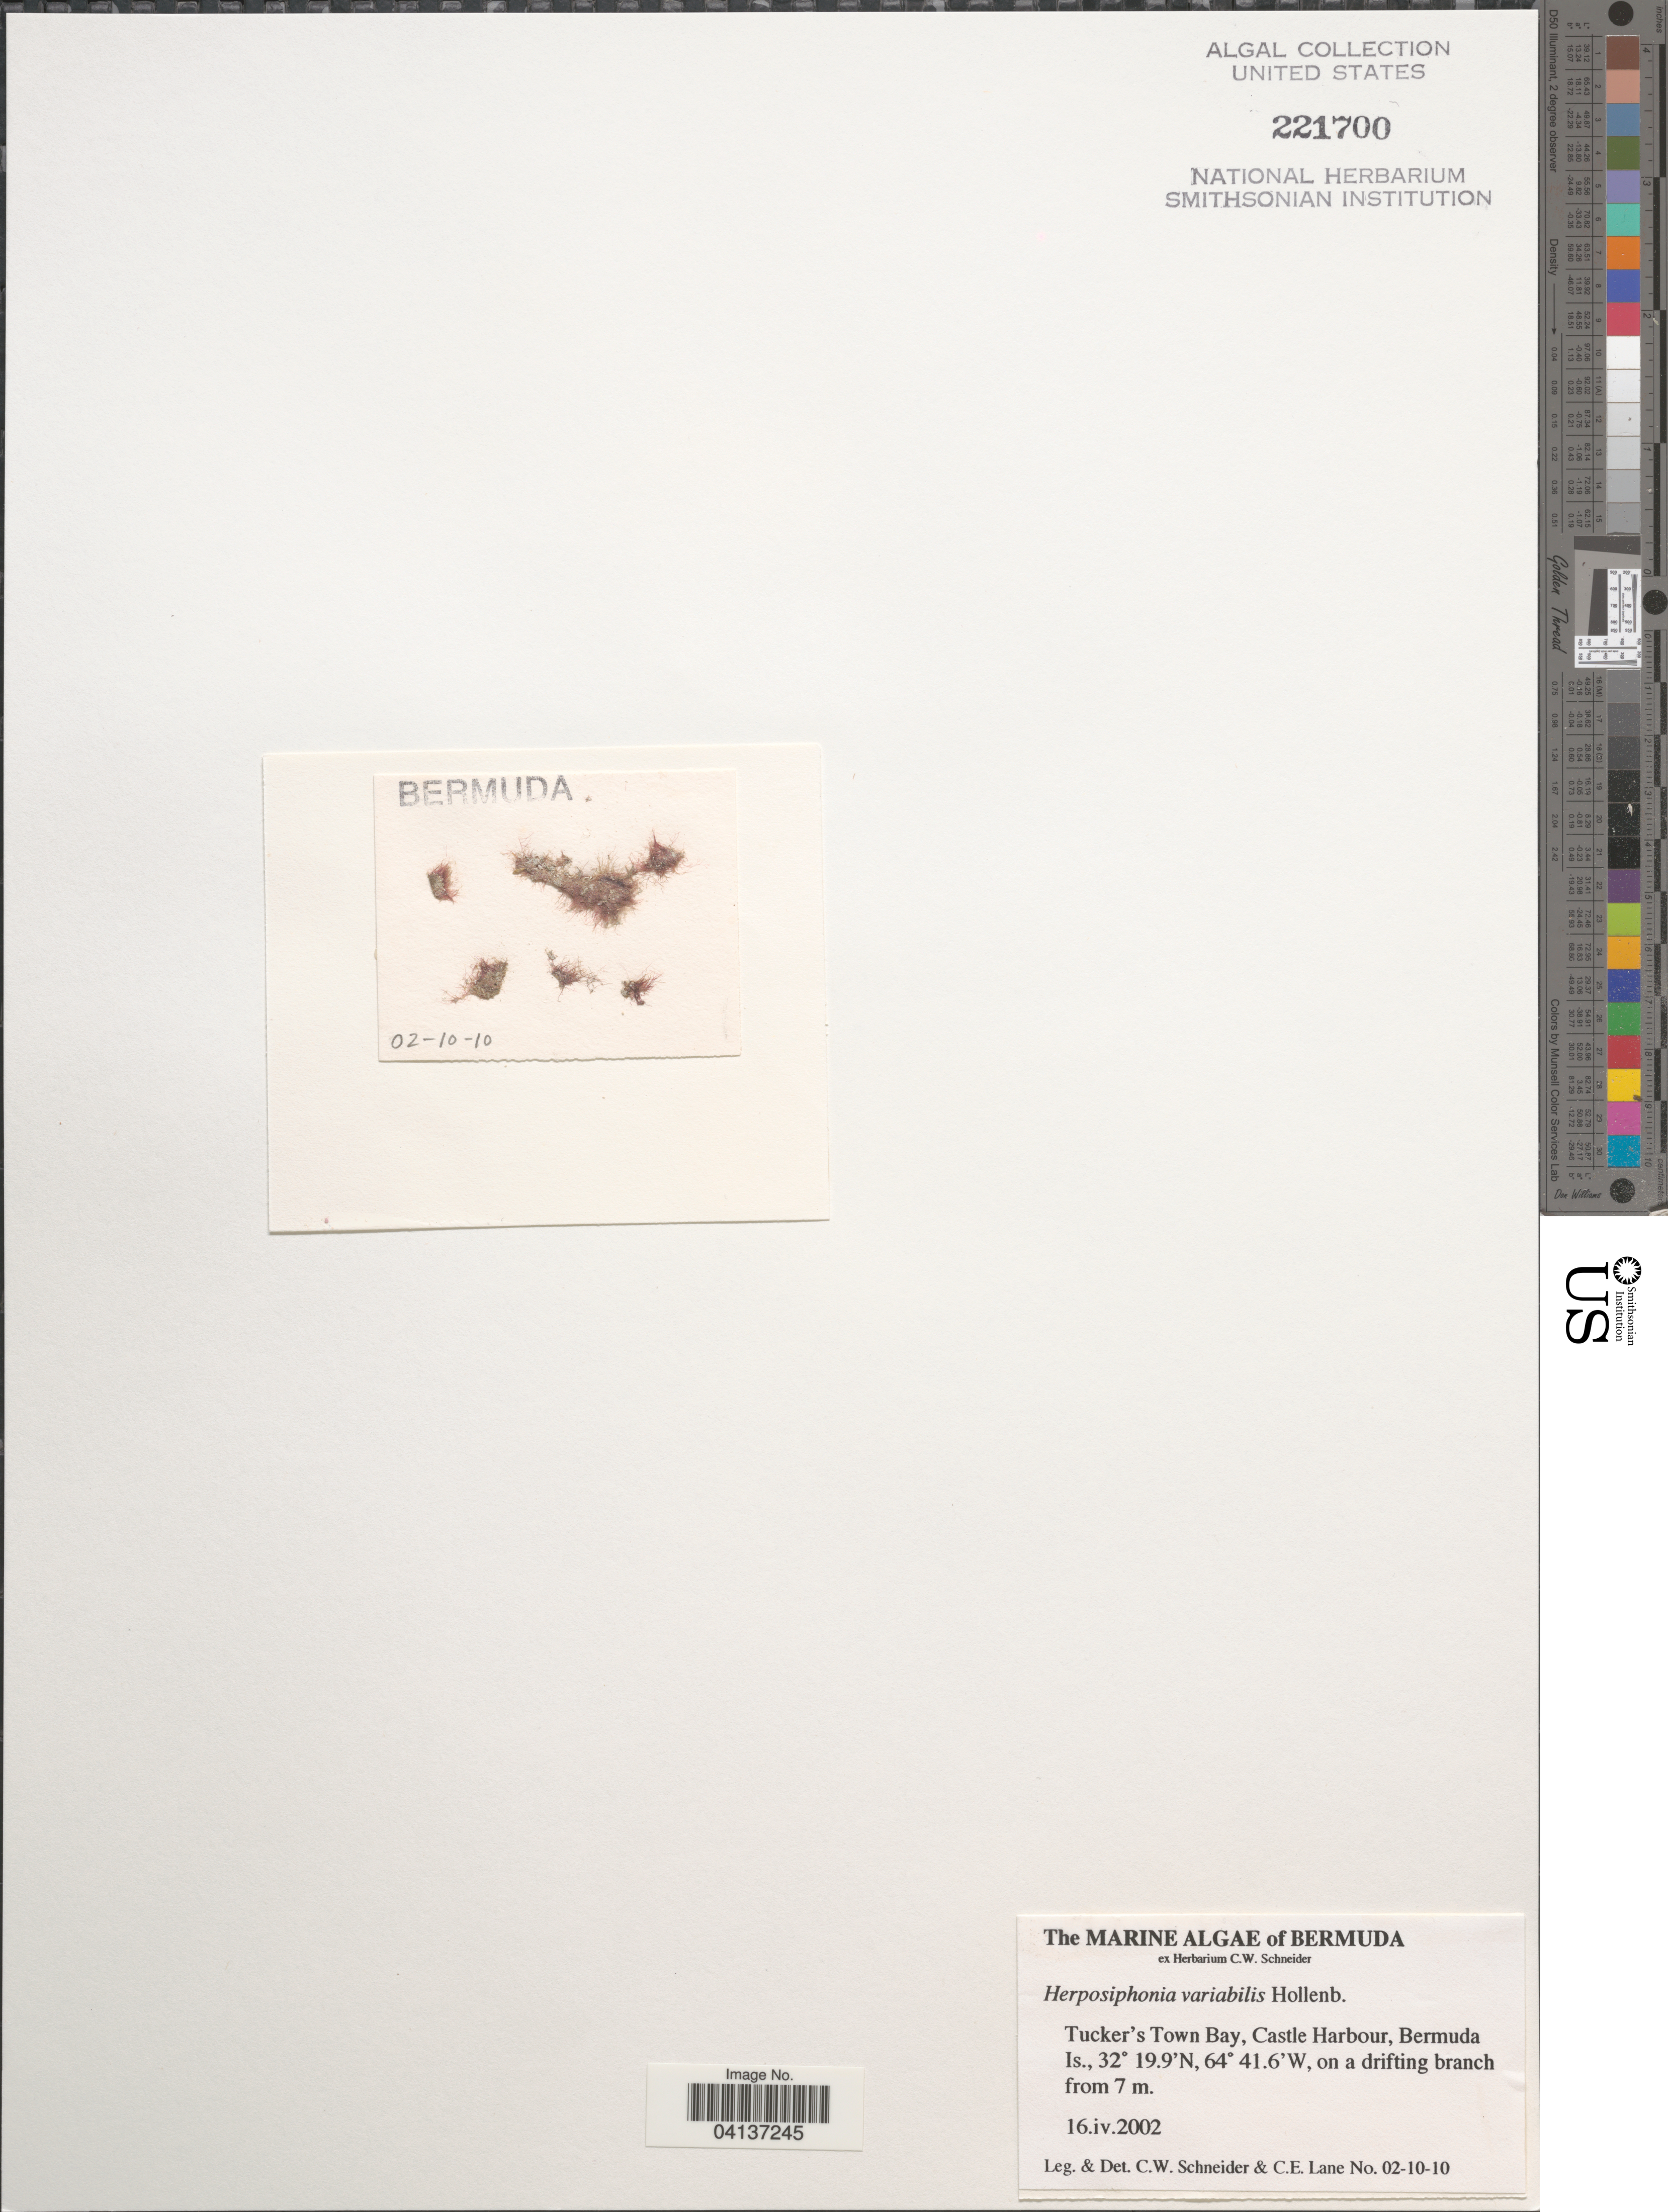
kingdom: Plantae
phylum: Rhodophyta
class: Florideophyceae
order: Ceramiales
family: Rhodomelaceae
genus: Herposiphonia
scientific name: Herposiphonia variabilis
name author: Hollenb.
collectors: C. W.Schneider & C. E. Lane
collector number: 02-10-10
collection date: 2002-04-16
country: Bermuda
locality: Tucker's Town Bay, Castle Harbour, Bermuda Is., on a drifting branch from 7 m.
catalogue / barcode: US 221700